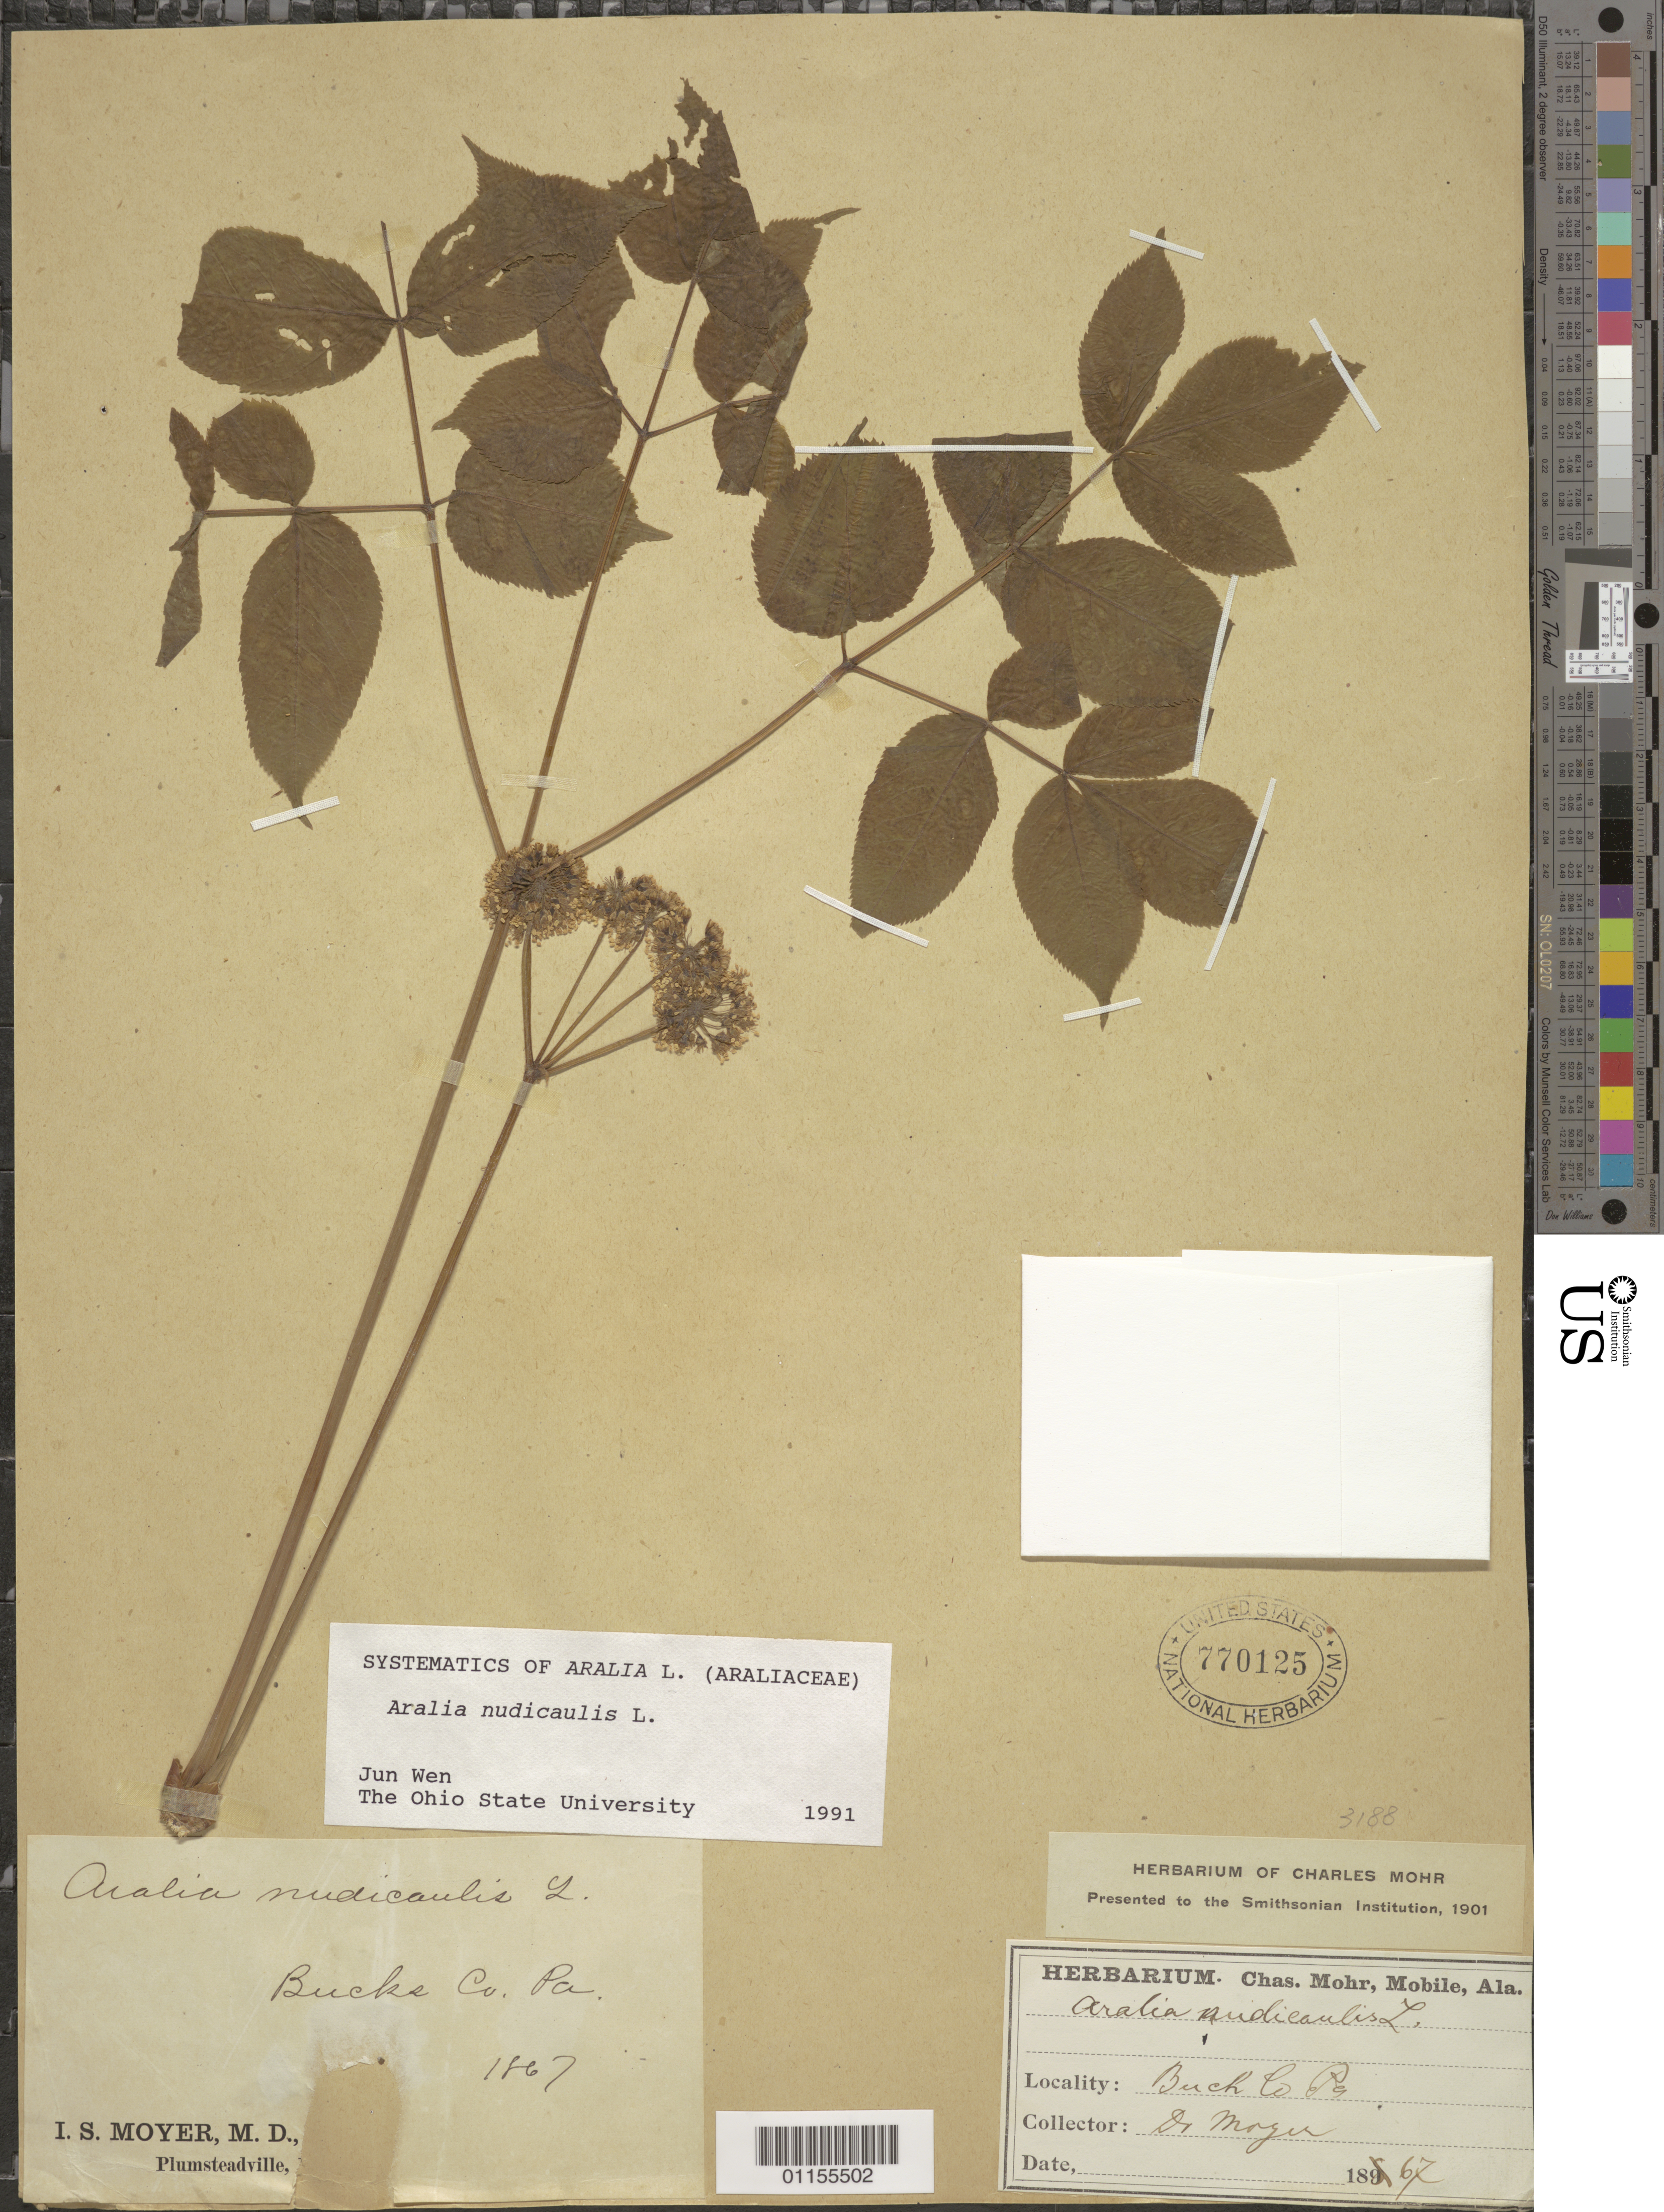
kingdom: Plantae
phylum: Tracheophyta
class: Magnoliopsida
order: Apiales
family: Araliaceae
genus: Aralia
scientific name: Aralia nudicaulis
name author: L.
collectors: I. S. Moyer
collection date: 1867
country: United States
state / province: Pennsylvania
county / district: Bucks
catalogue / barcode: US 770125